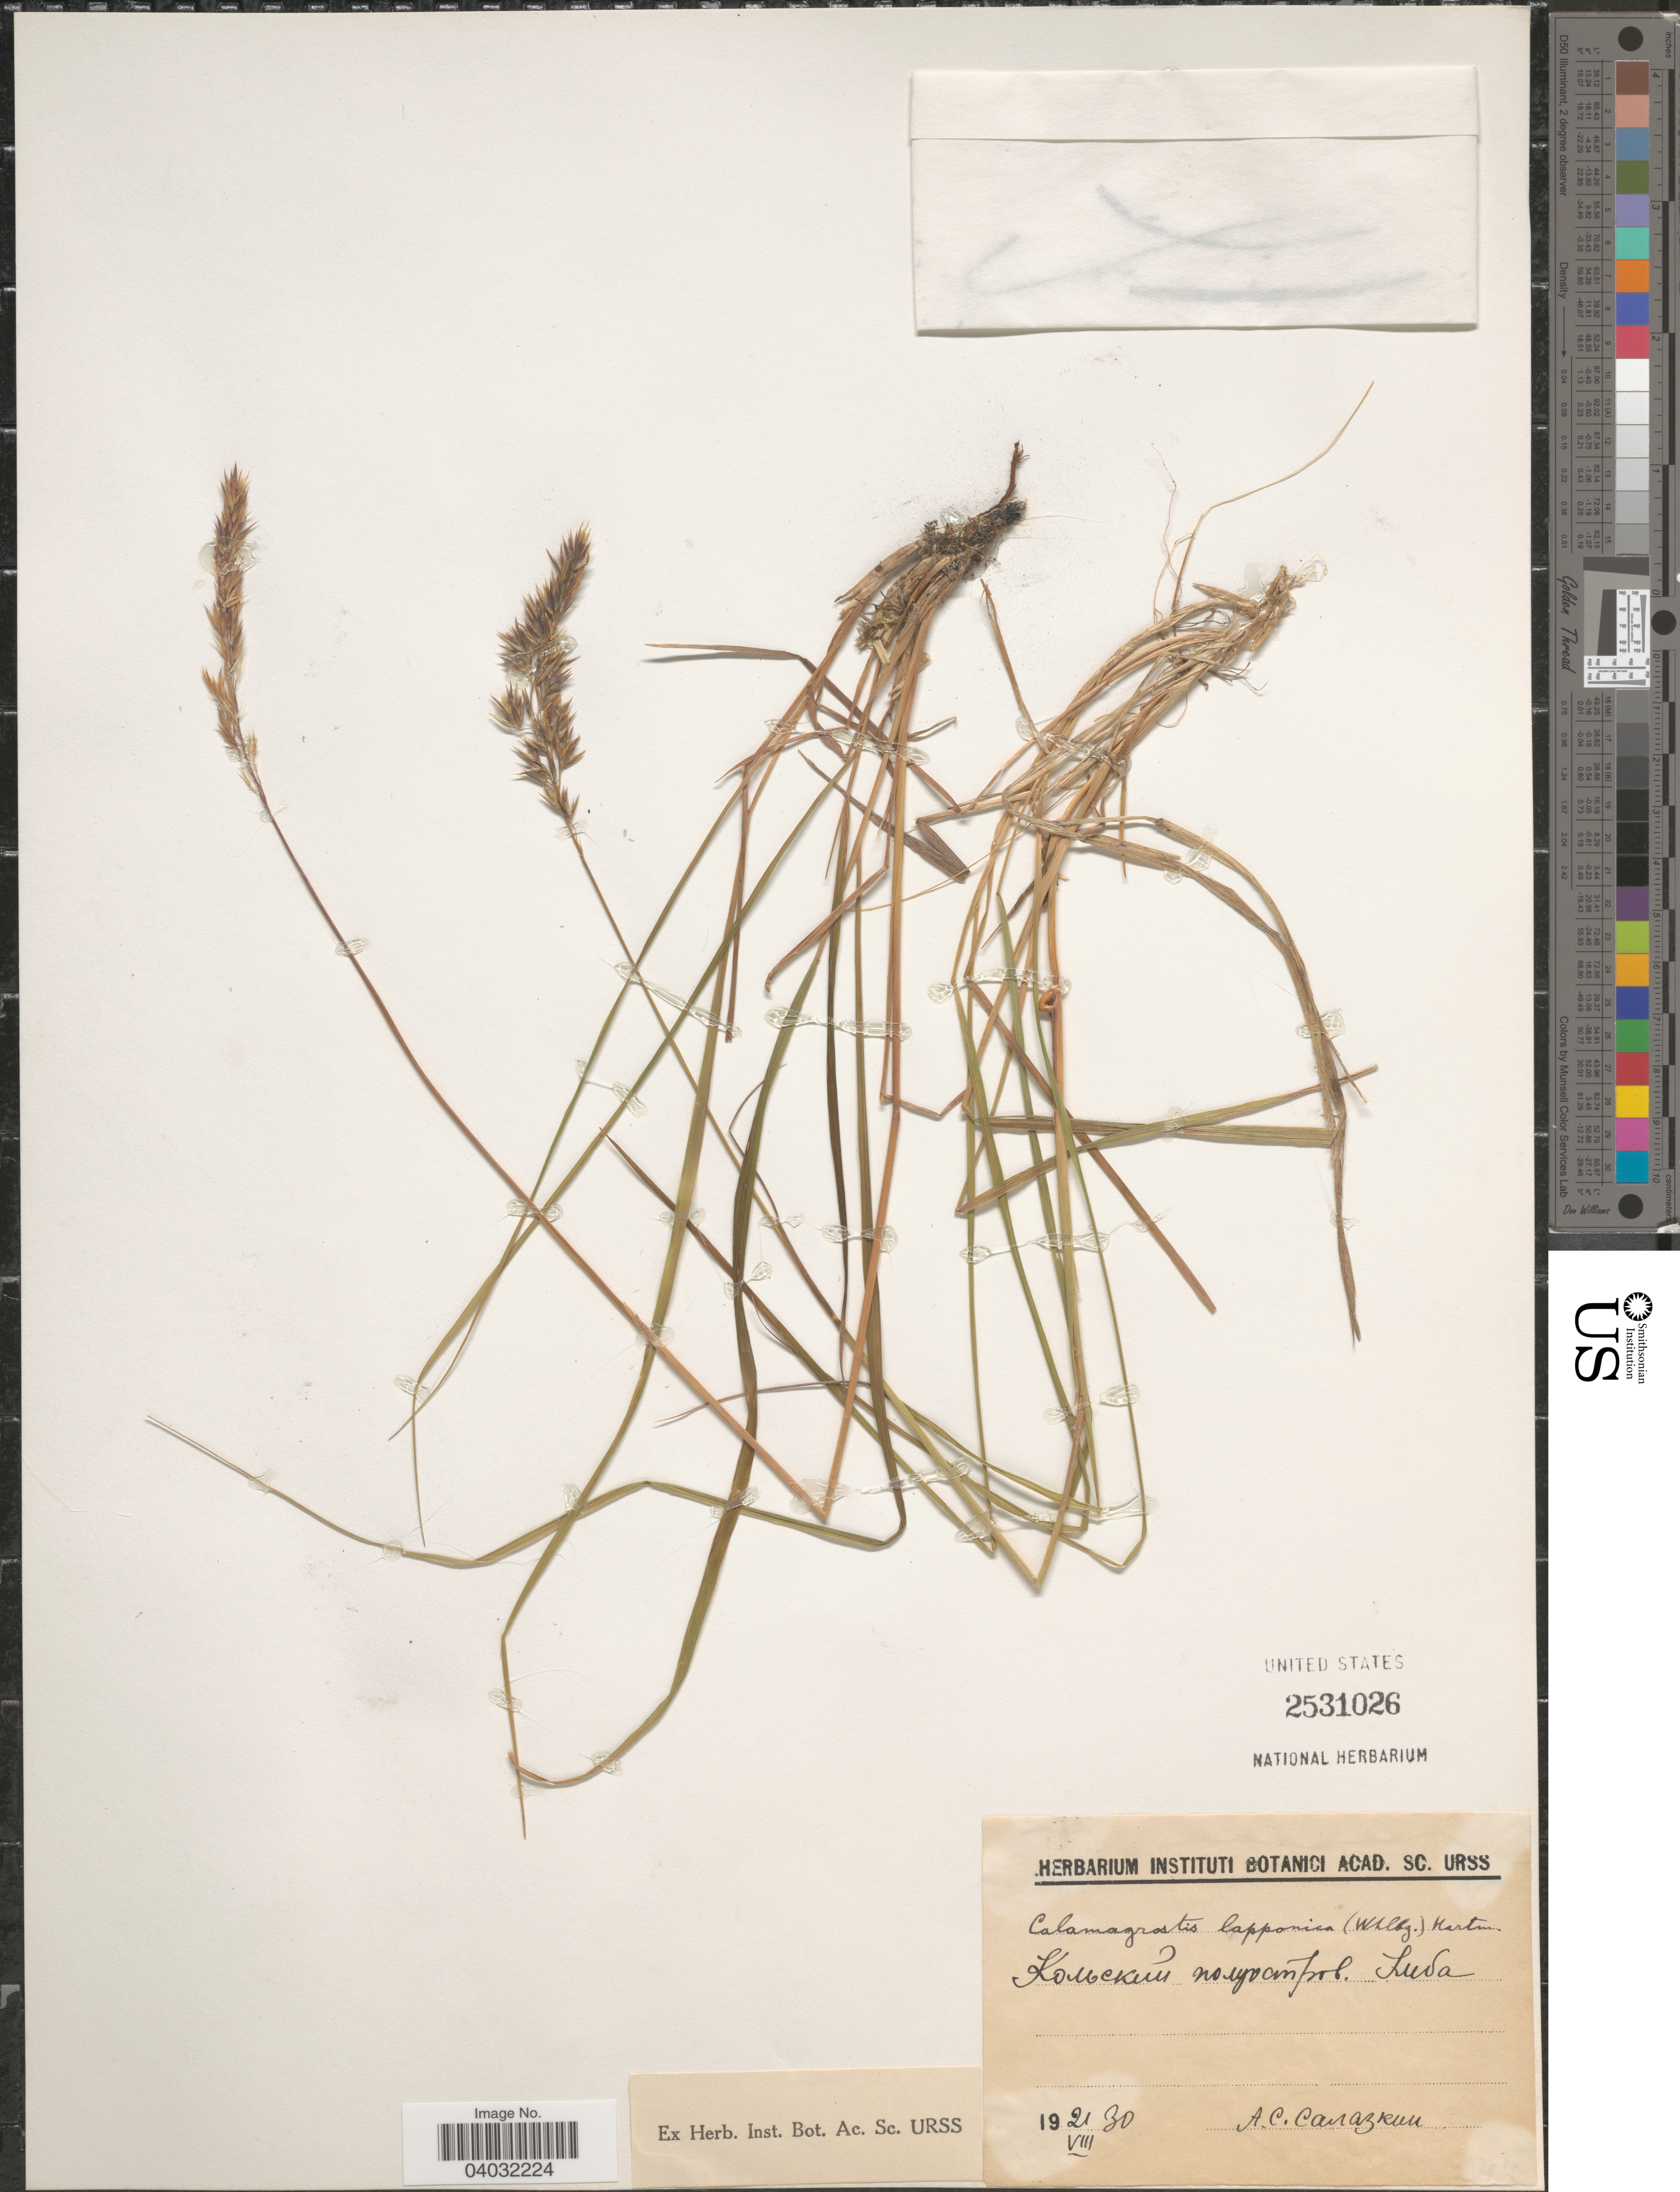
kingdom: Plantae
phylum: Tracheophyta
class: Liliopsida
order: Poales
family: Poaceae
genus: Calamagrostis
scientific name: Calamagrostis lapponica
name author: (Wahlenb.) Hartm.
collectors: A. Canazkun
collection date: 1921-08-30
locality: X.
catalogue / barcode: US 2531026